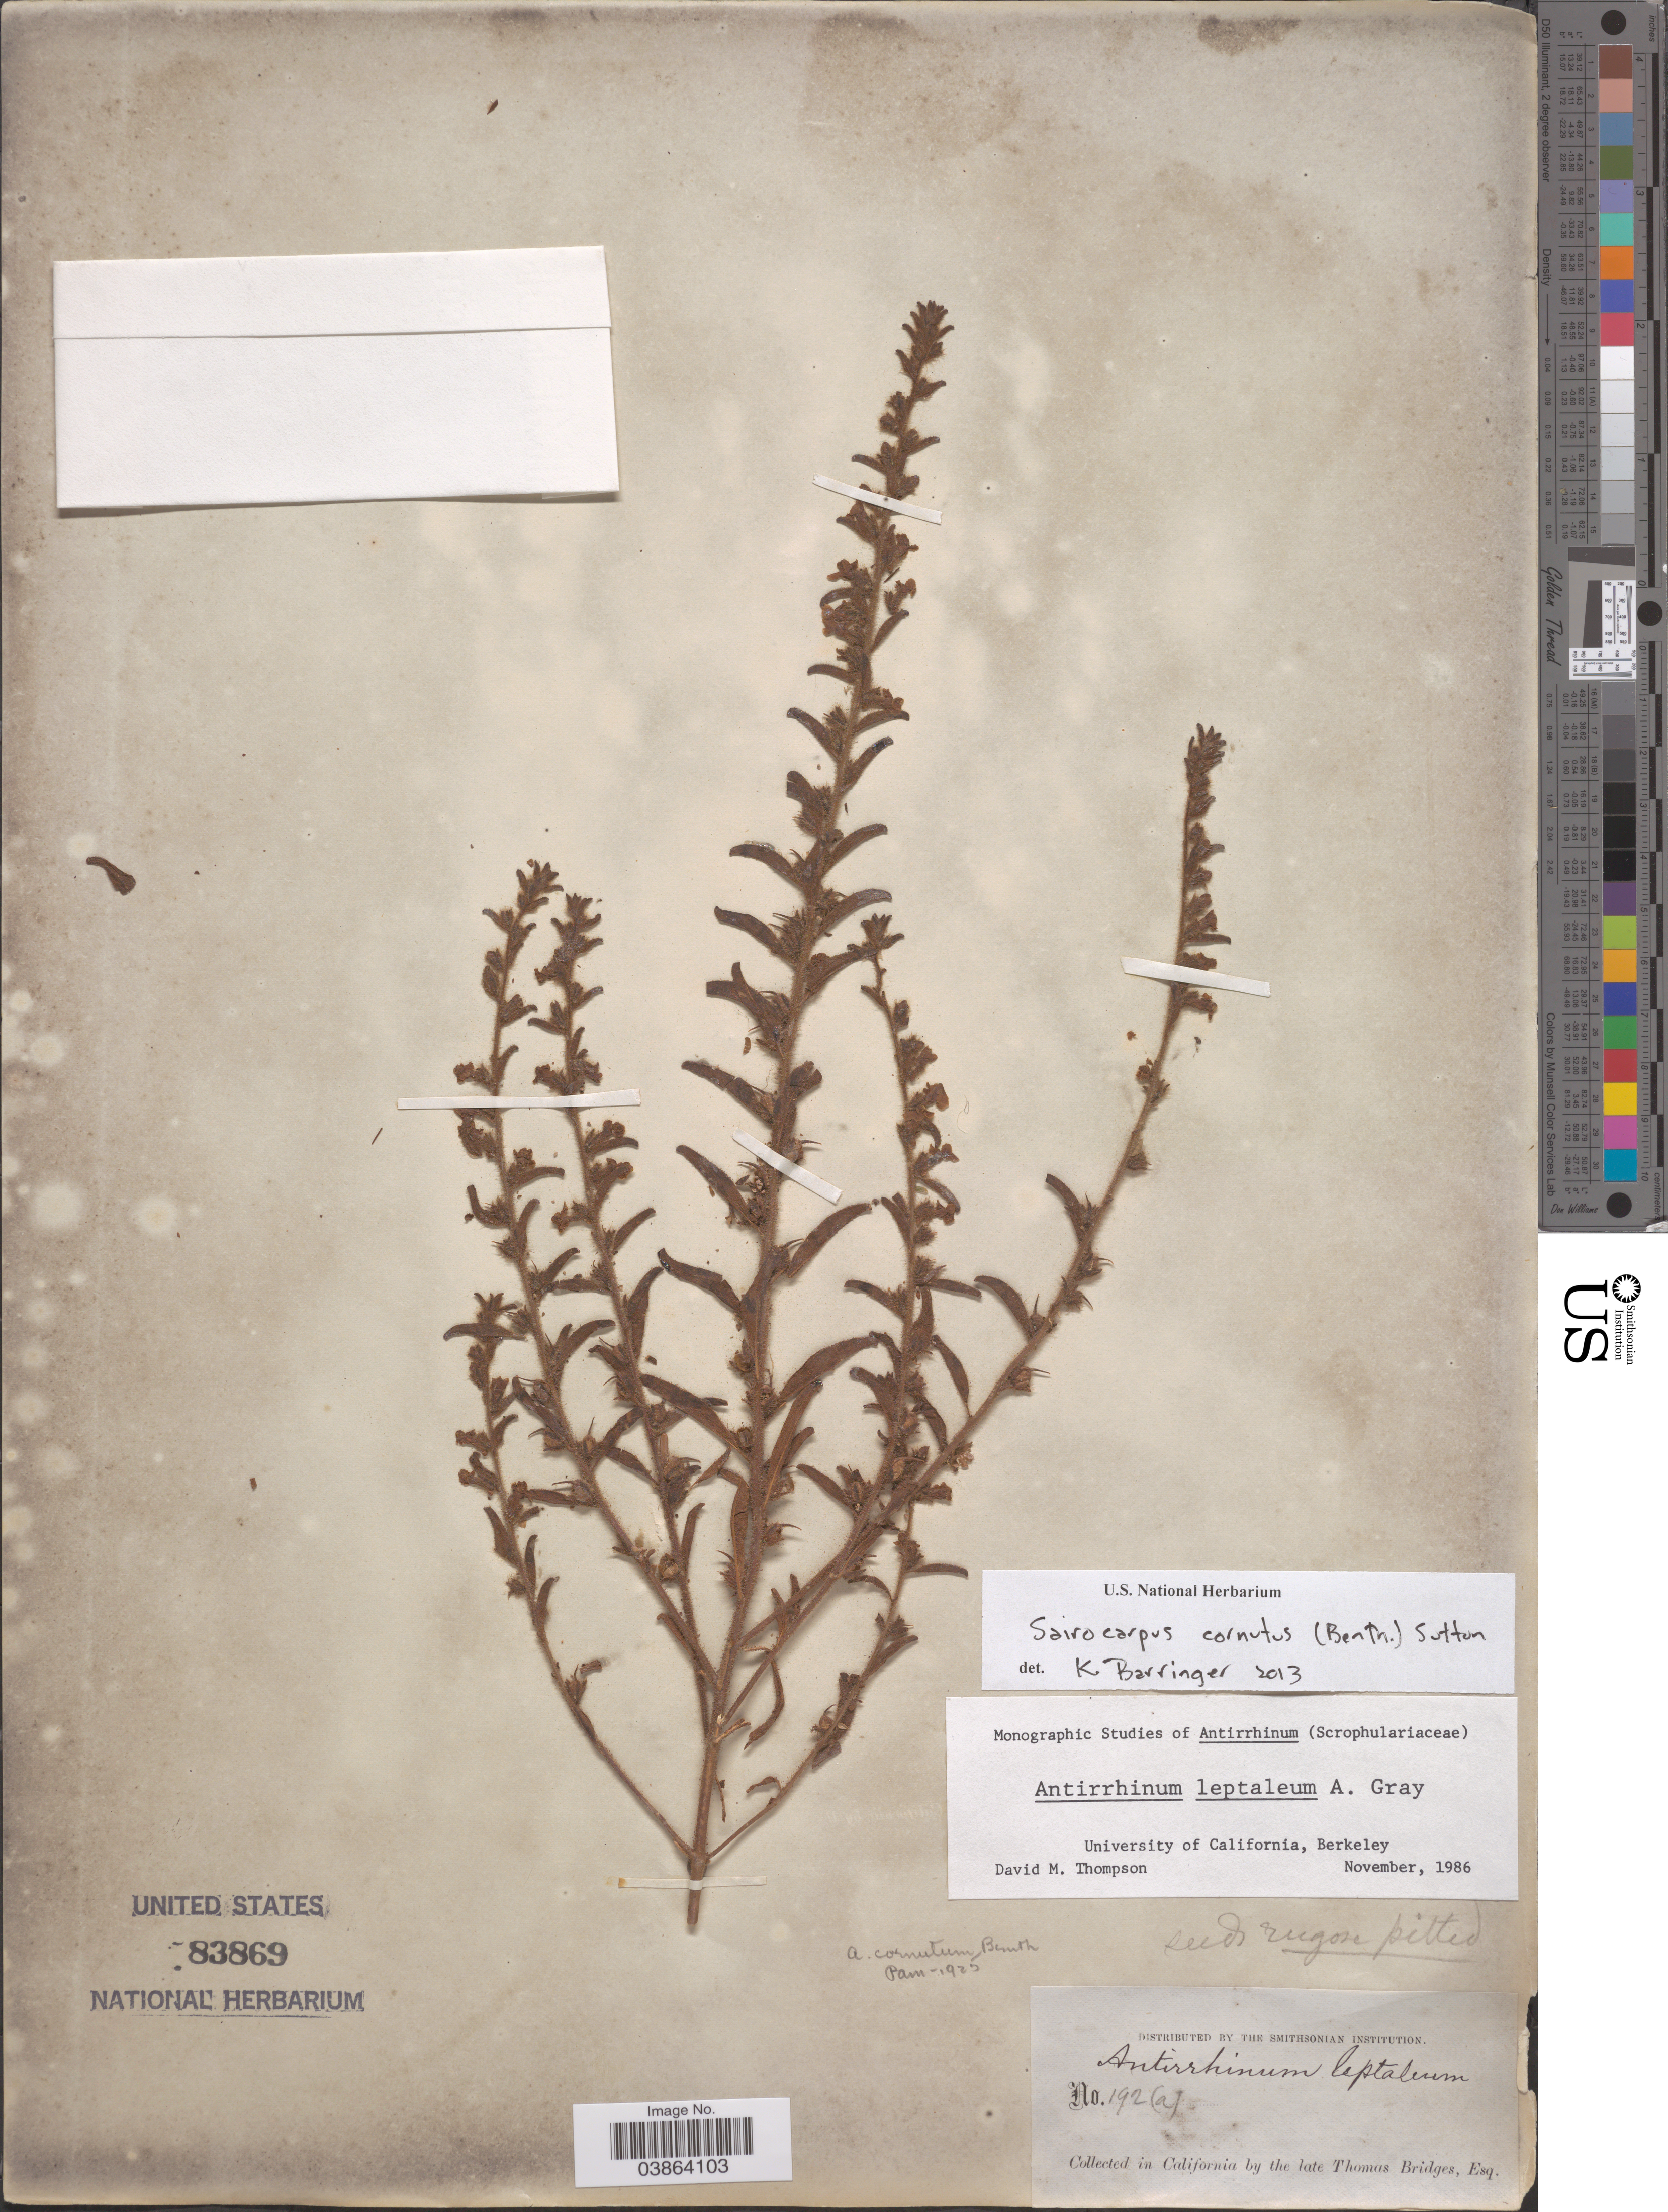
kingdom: Plantae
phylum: Tracheophyta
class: Magnoliopsida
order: Lamiales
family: Plantaginaceae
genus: Sairocarpus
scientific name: Sairocarpus cornutus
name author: (Benth.) D.A. Sutton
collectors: T. Bridges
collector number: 192a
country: United States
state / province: California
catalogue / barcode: US 83869